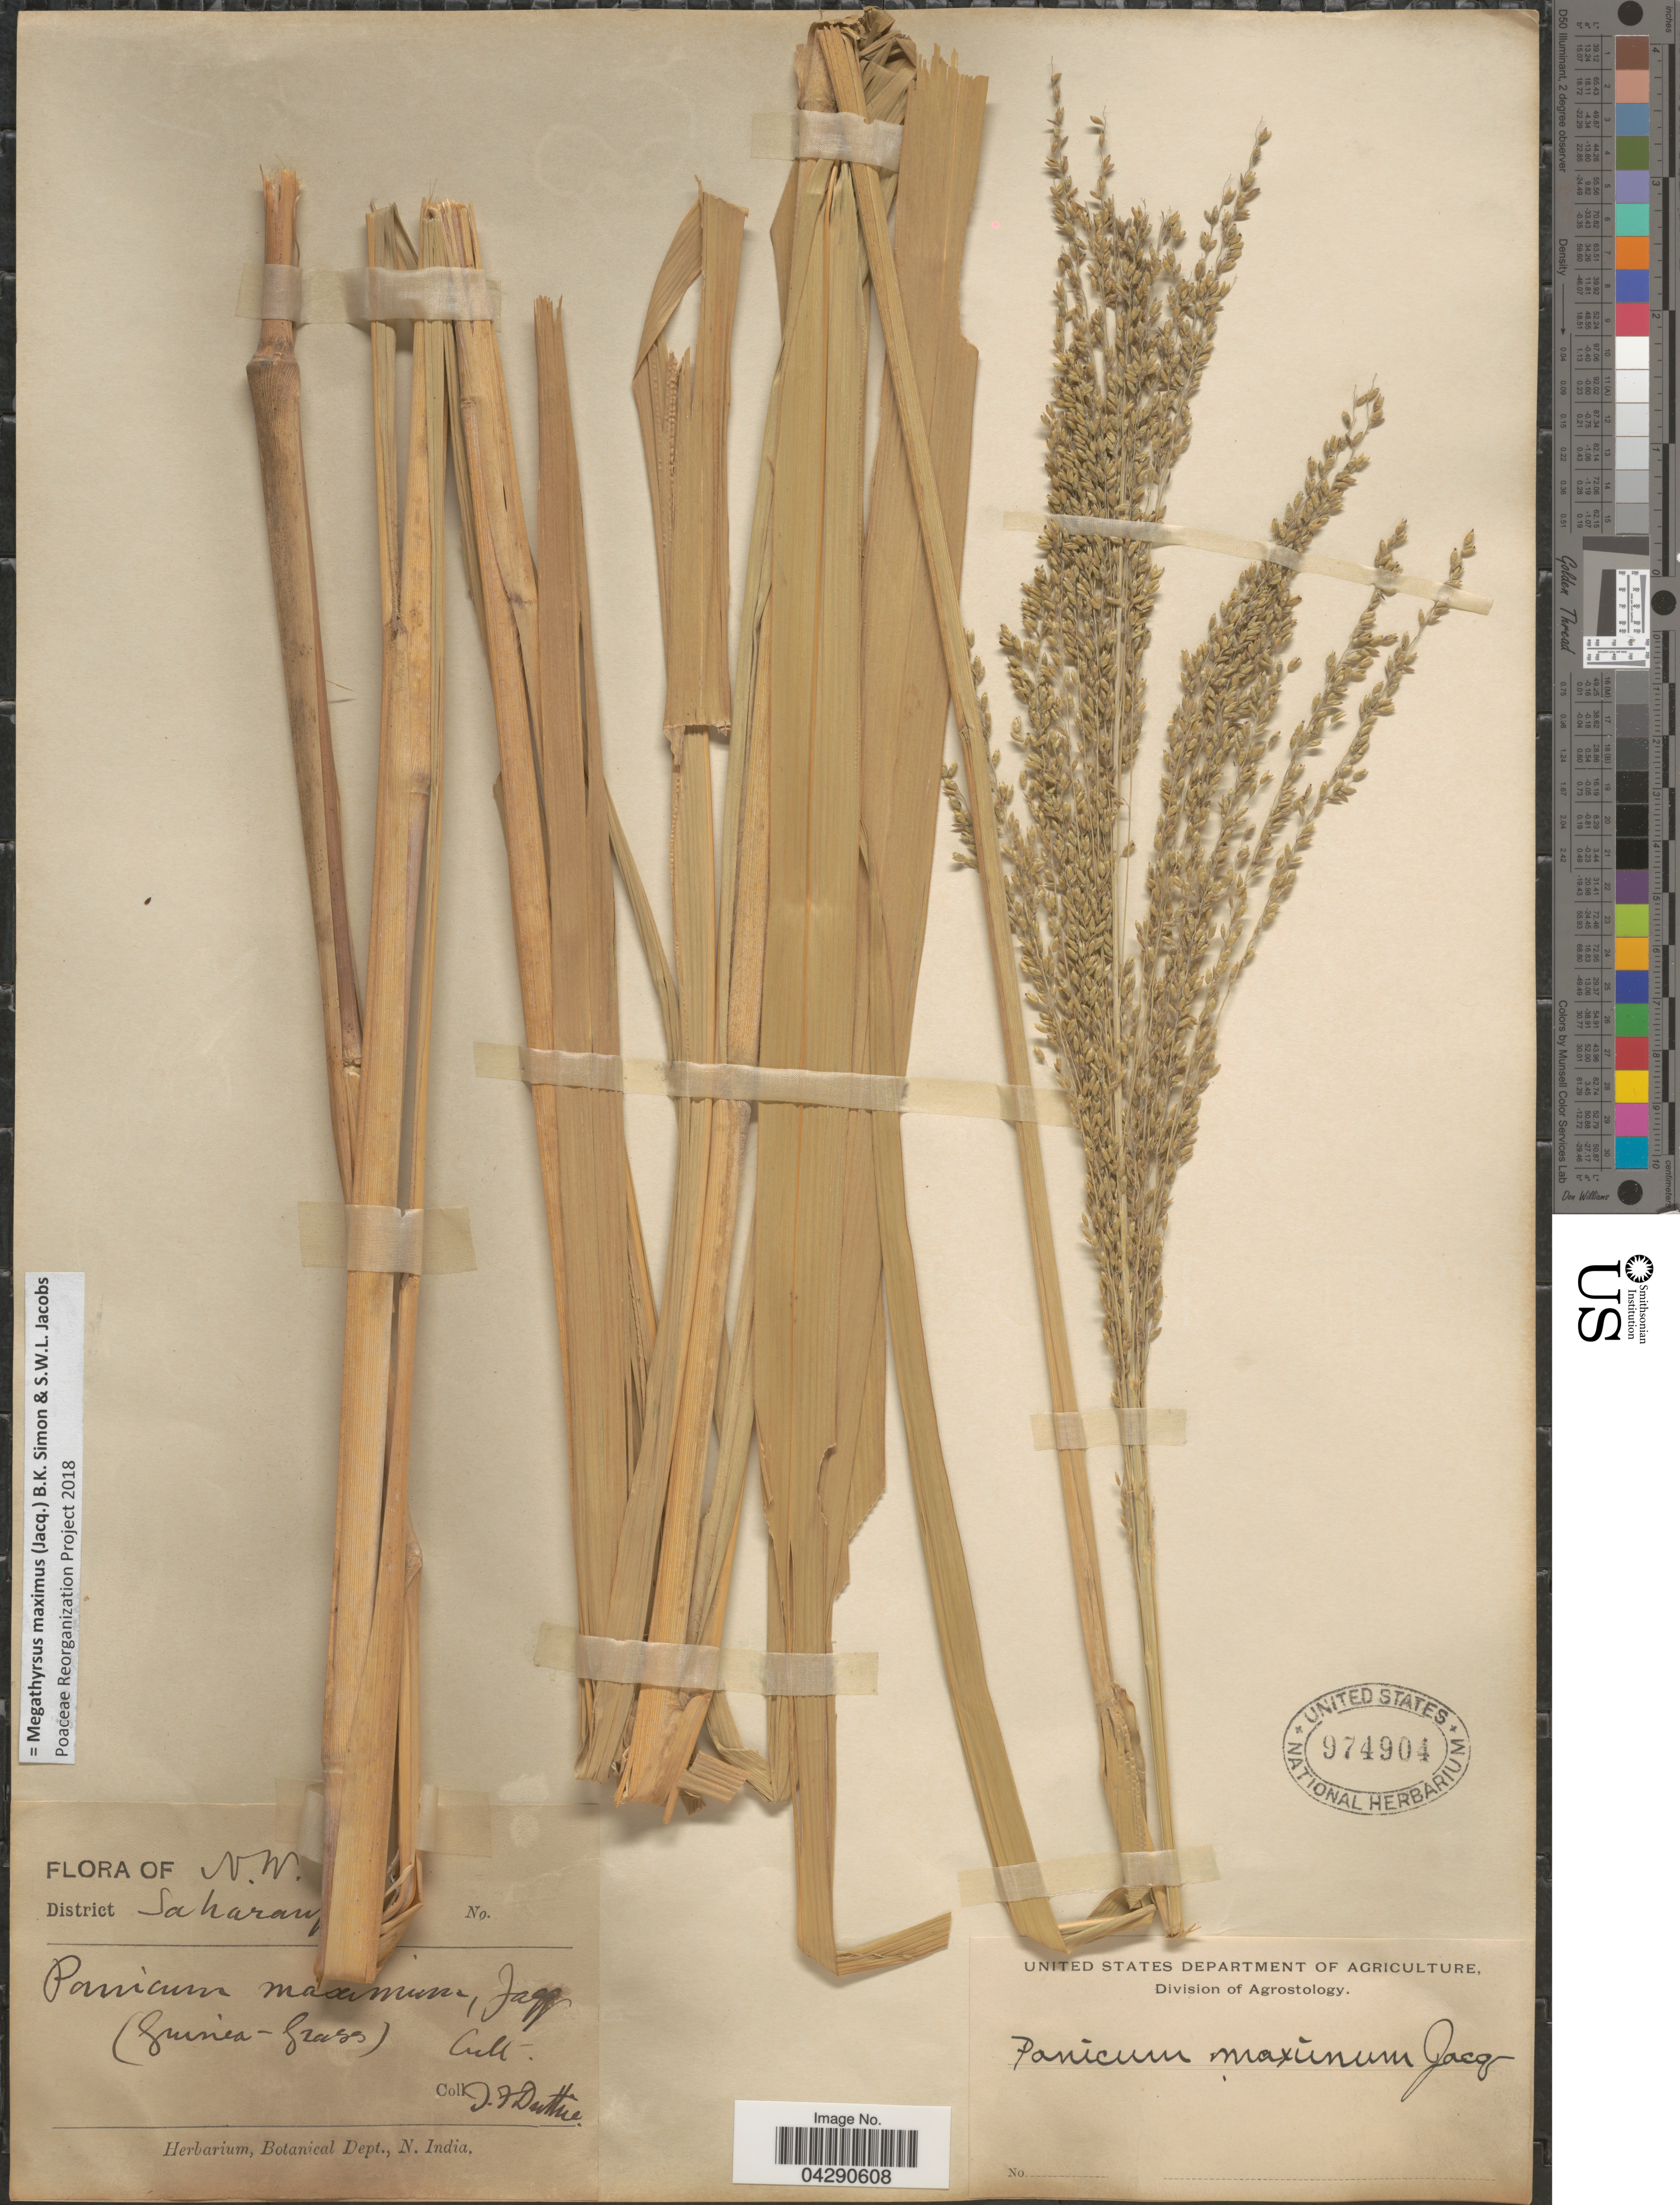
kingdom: Plantae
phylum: Tracheophyta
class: Liliopsida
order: Poales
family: Poaceae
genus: Megathyrsus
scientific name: Megathyrsus maximus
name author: (Jacq.) B.K. Simon & S.W.L. Jacobs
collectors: J. F. Duthie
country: India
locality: N. W. [illegible text] District Saharanpur.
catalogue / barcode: US 974904